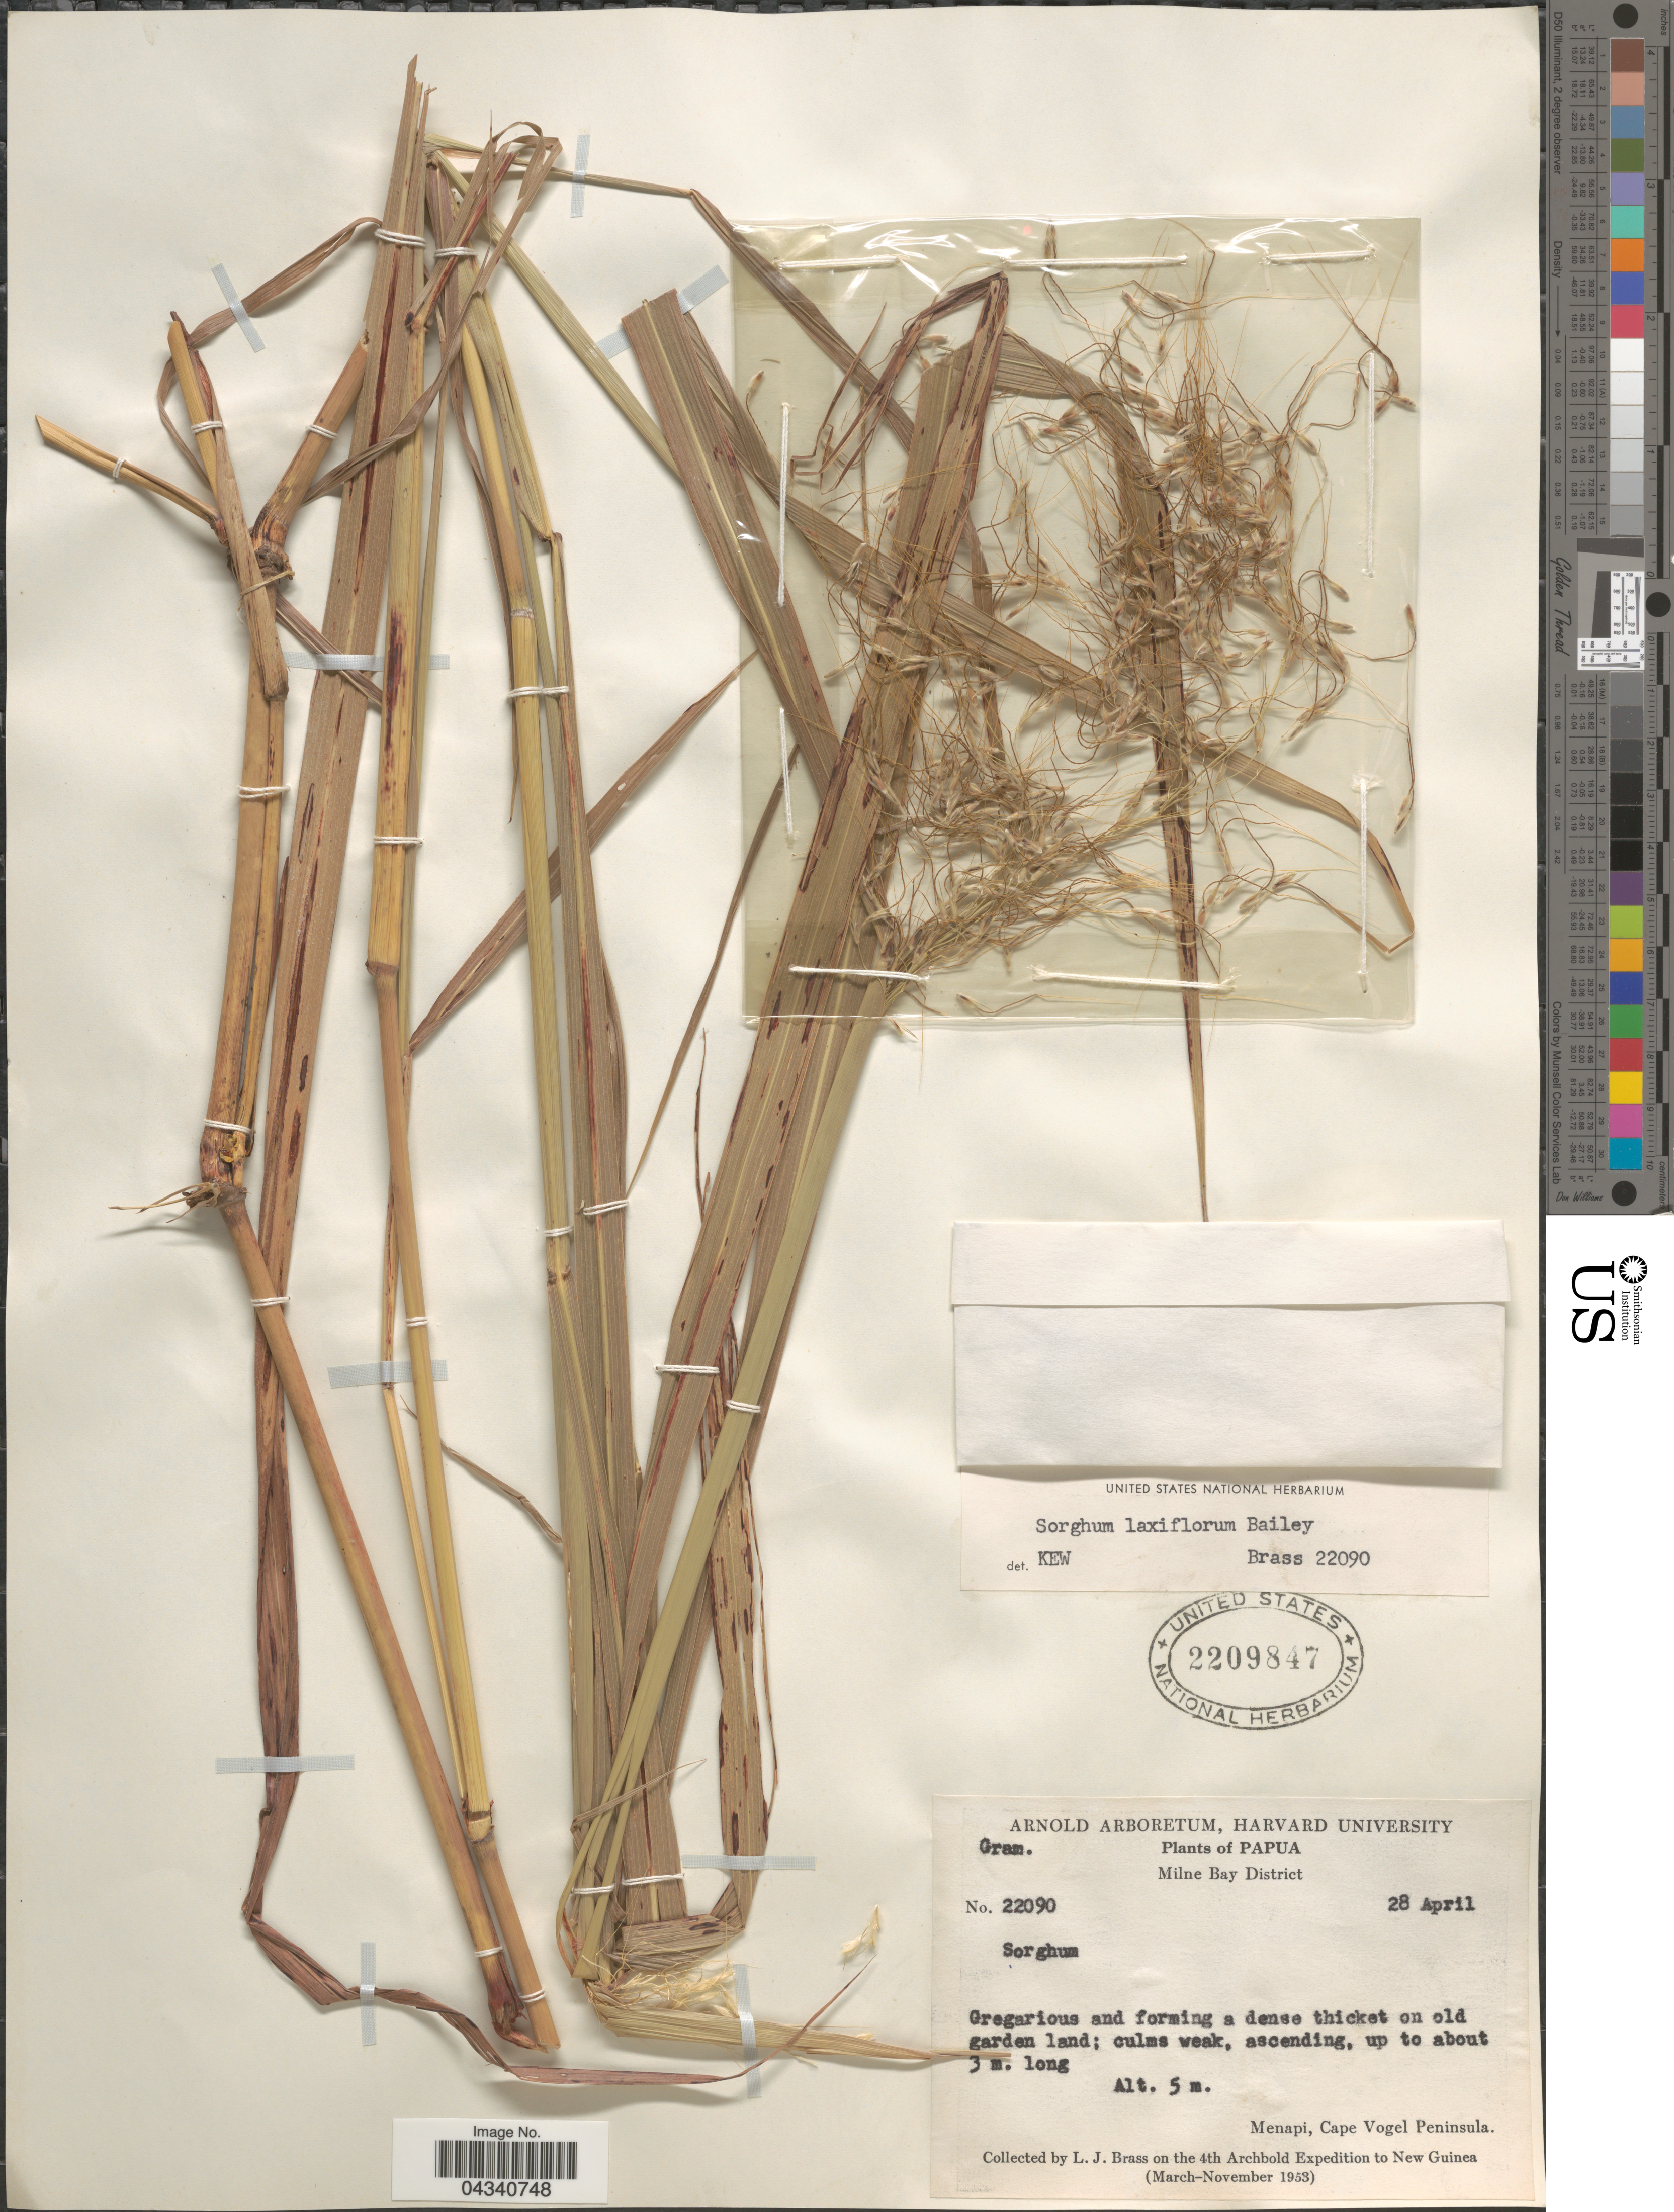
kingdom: Plantae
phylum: Tracheophyta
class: Liliopsida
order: Poales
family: Poaceae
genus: Sorghum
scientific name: Sorghum laxiflorum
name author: F.M. Bailey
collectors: L. J. Brass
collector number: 22090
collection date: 1953-04-28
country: Papua New Guinea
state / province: Milne Bay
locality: Papua. Milne Bay District. Menapi, Cape Vogel Peninsula. 4th Archbold Expedition to New Guinea (March-November 1953).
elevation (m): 5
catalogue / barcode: US 2209847